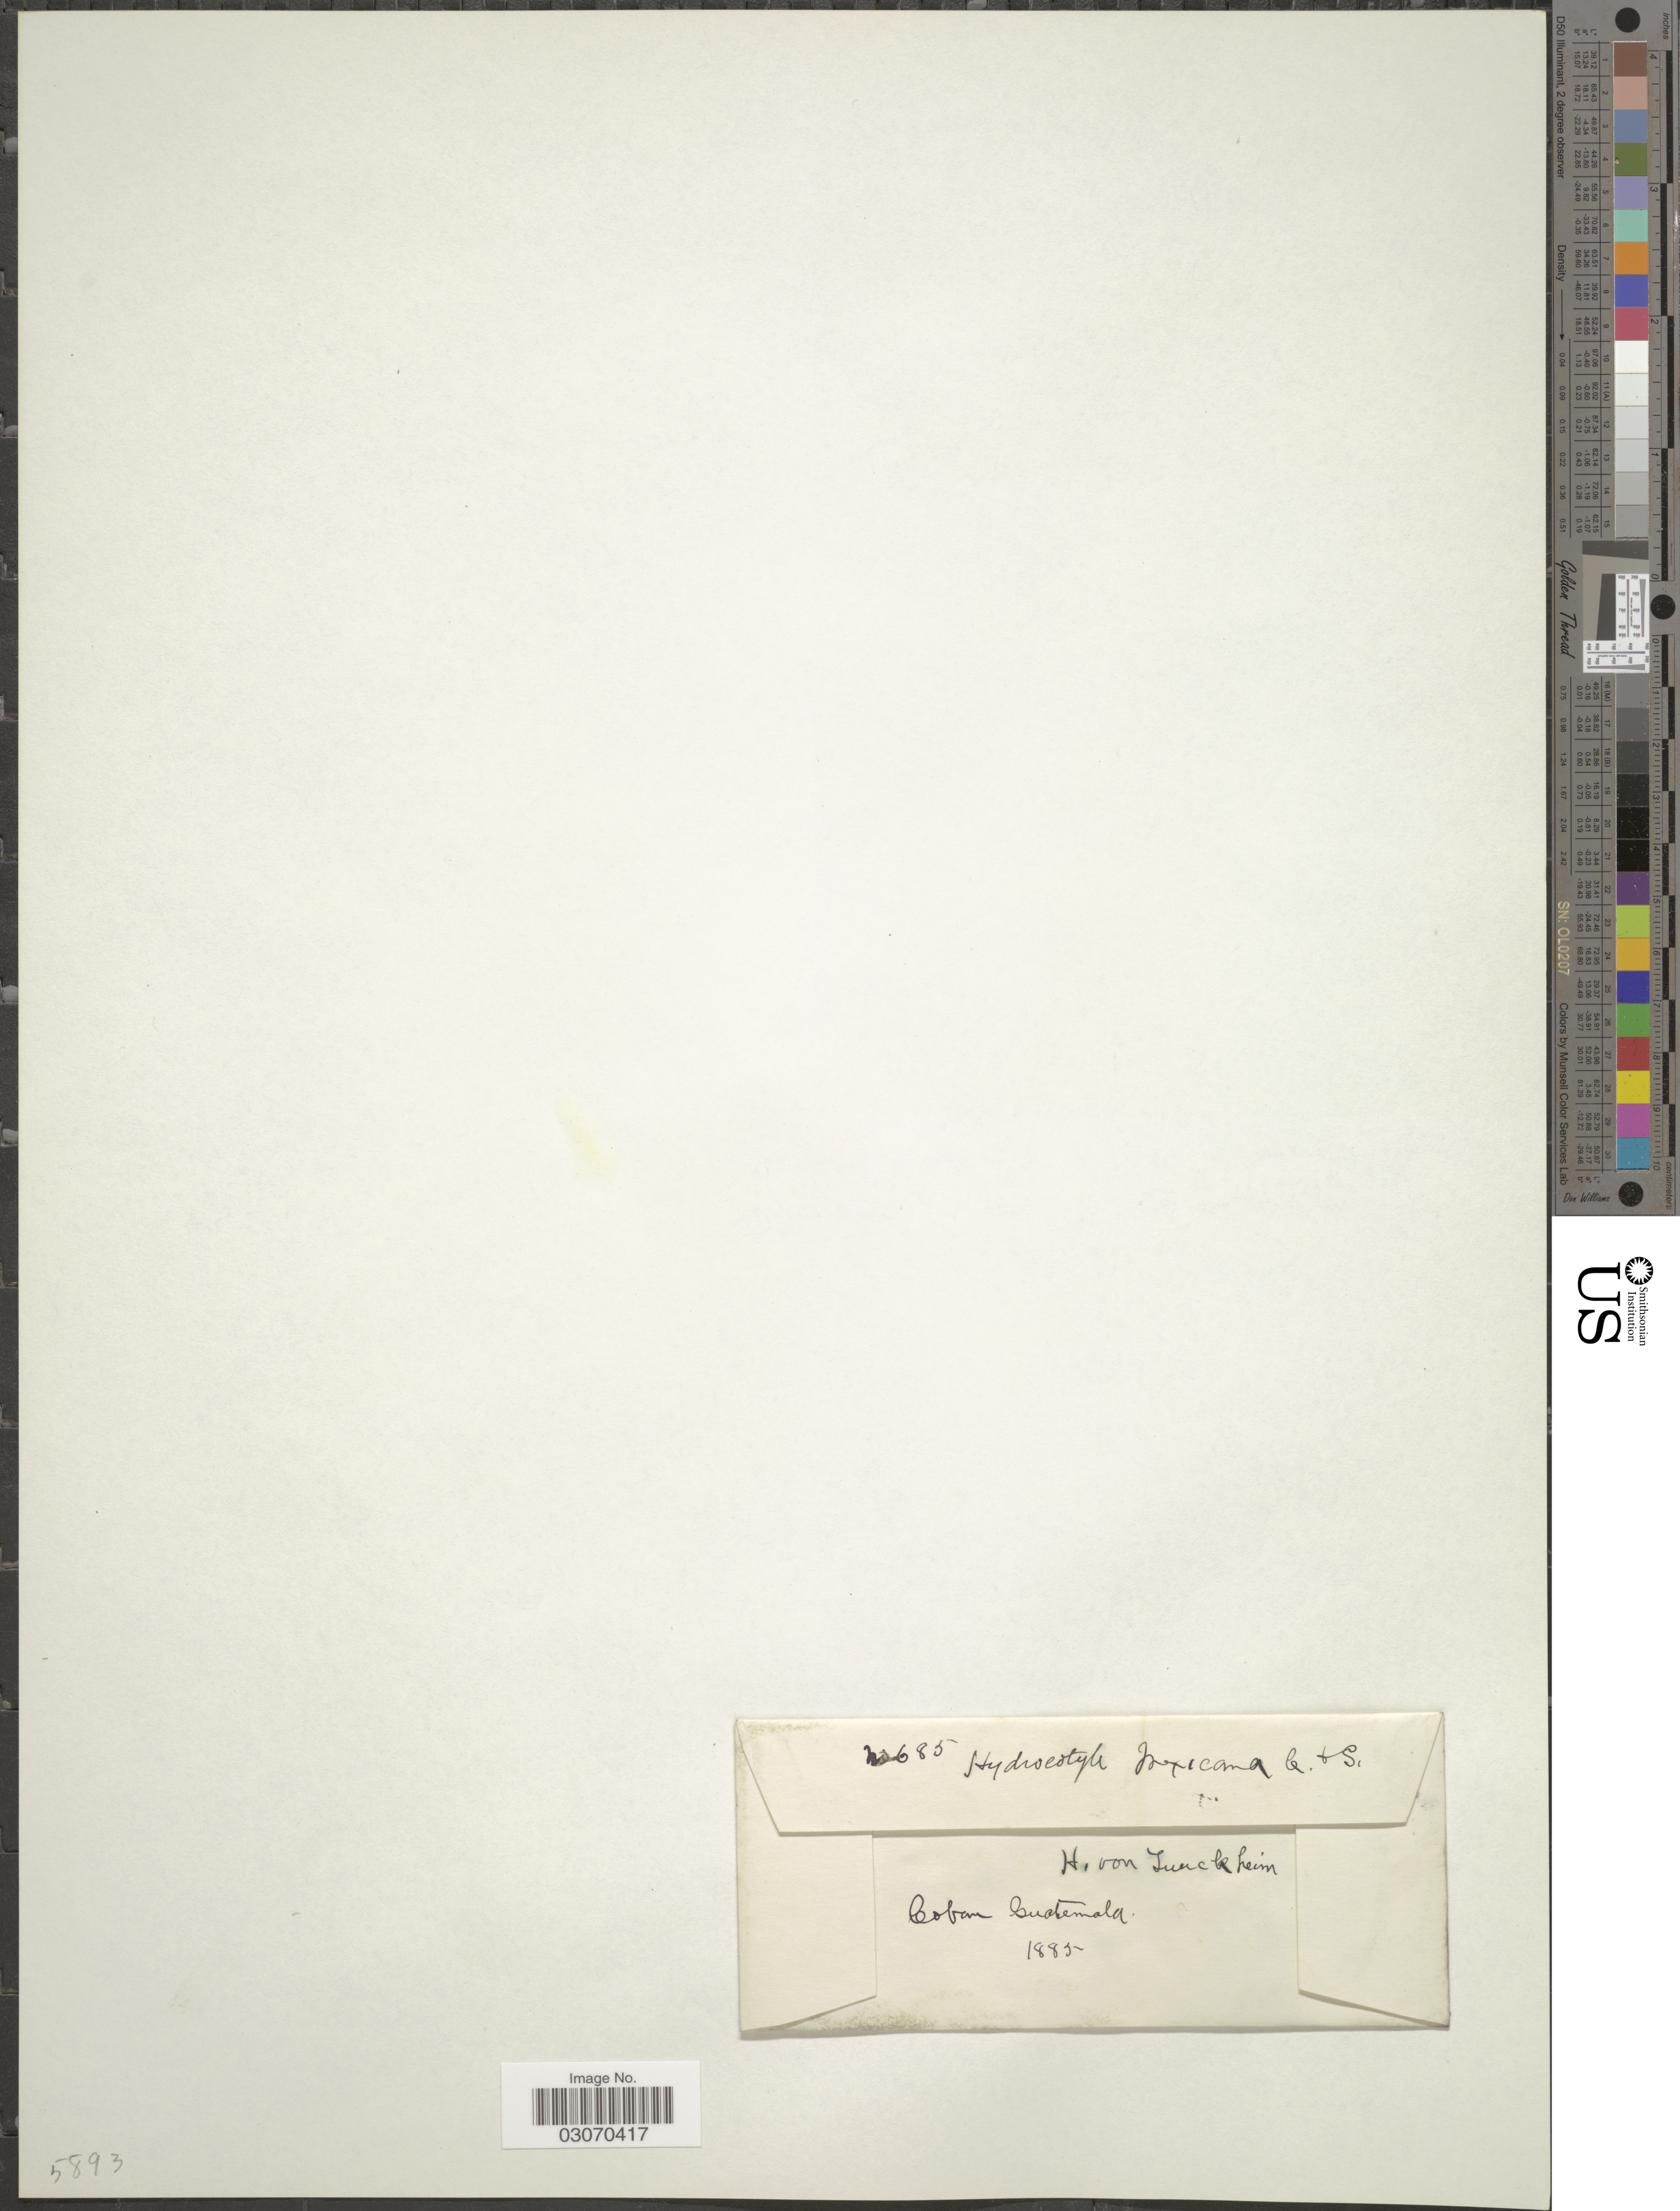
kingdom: Plantae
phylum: Tracheophyta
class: Magnoliopsida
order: Apiales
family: Araliaceae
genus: Hydrocotyle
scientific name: Hydrocotyle mexicana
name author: Schltdl. & Cham.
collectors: H. von Türckheim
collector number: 685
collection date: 1885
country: Guatemala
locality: Coban.